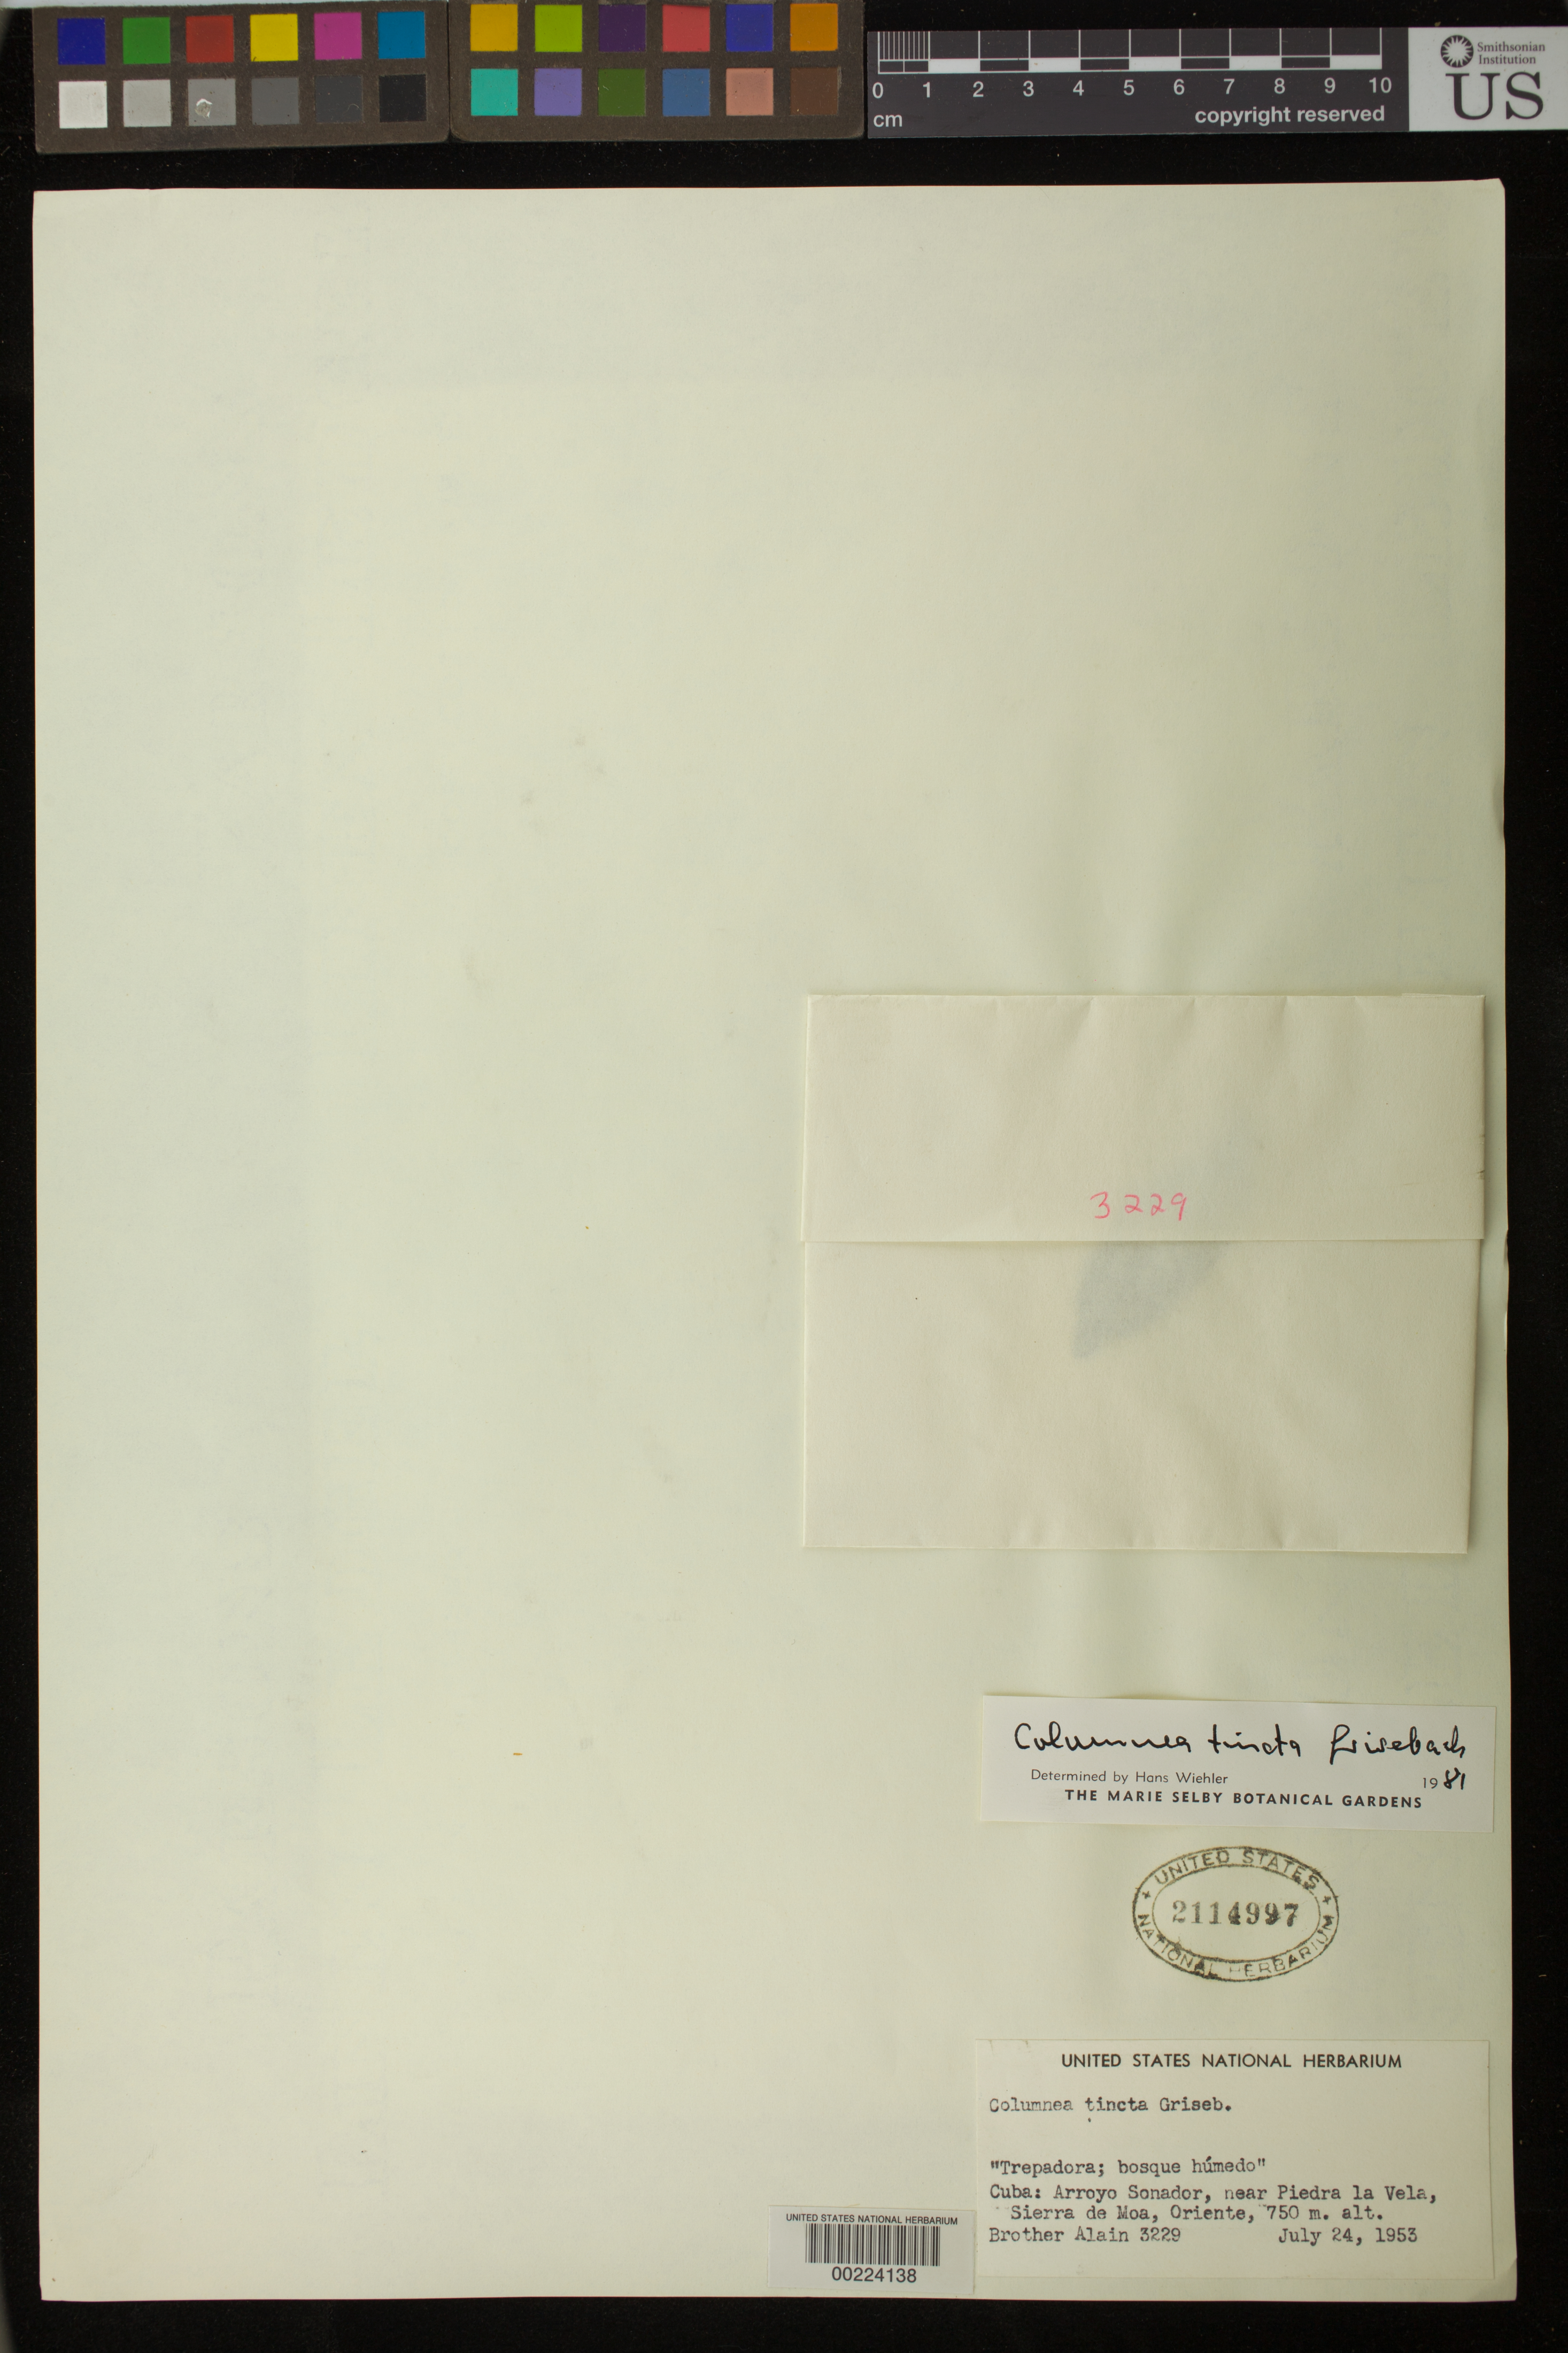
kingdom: Plantae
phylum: Tracheophyta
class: Magnoliopsida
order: Lamiales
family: Gesneriaceae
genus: Columnea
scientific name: Columnea tincta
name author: Griseb.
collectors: A. H. Liogier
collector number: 3229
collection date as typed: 24 Jul 1953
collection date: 1953-07-24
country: Cuba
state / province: Oriente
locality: Arroyo Sonador, near Piedra la Vela, Sierra de Moa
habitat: Humid forest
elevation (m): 750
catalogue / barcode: US 2114997